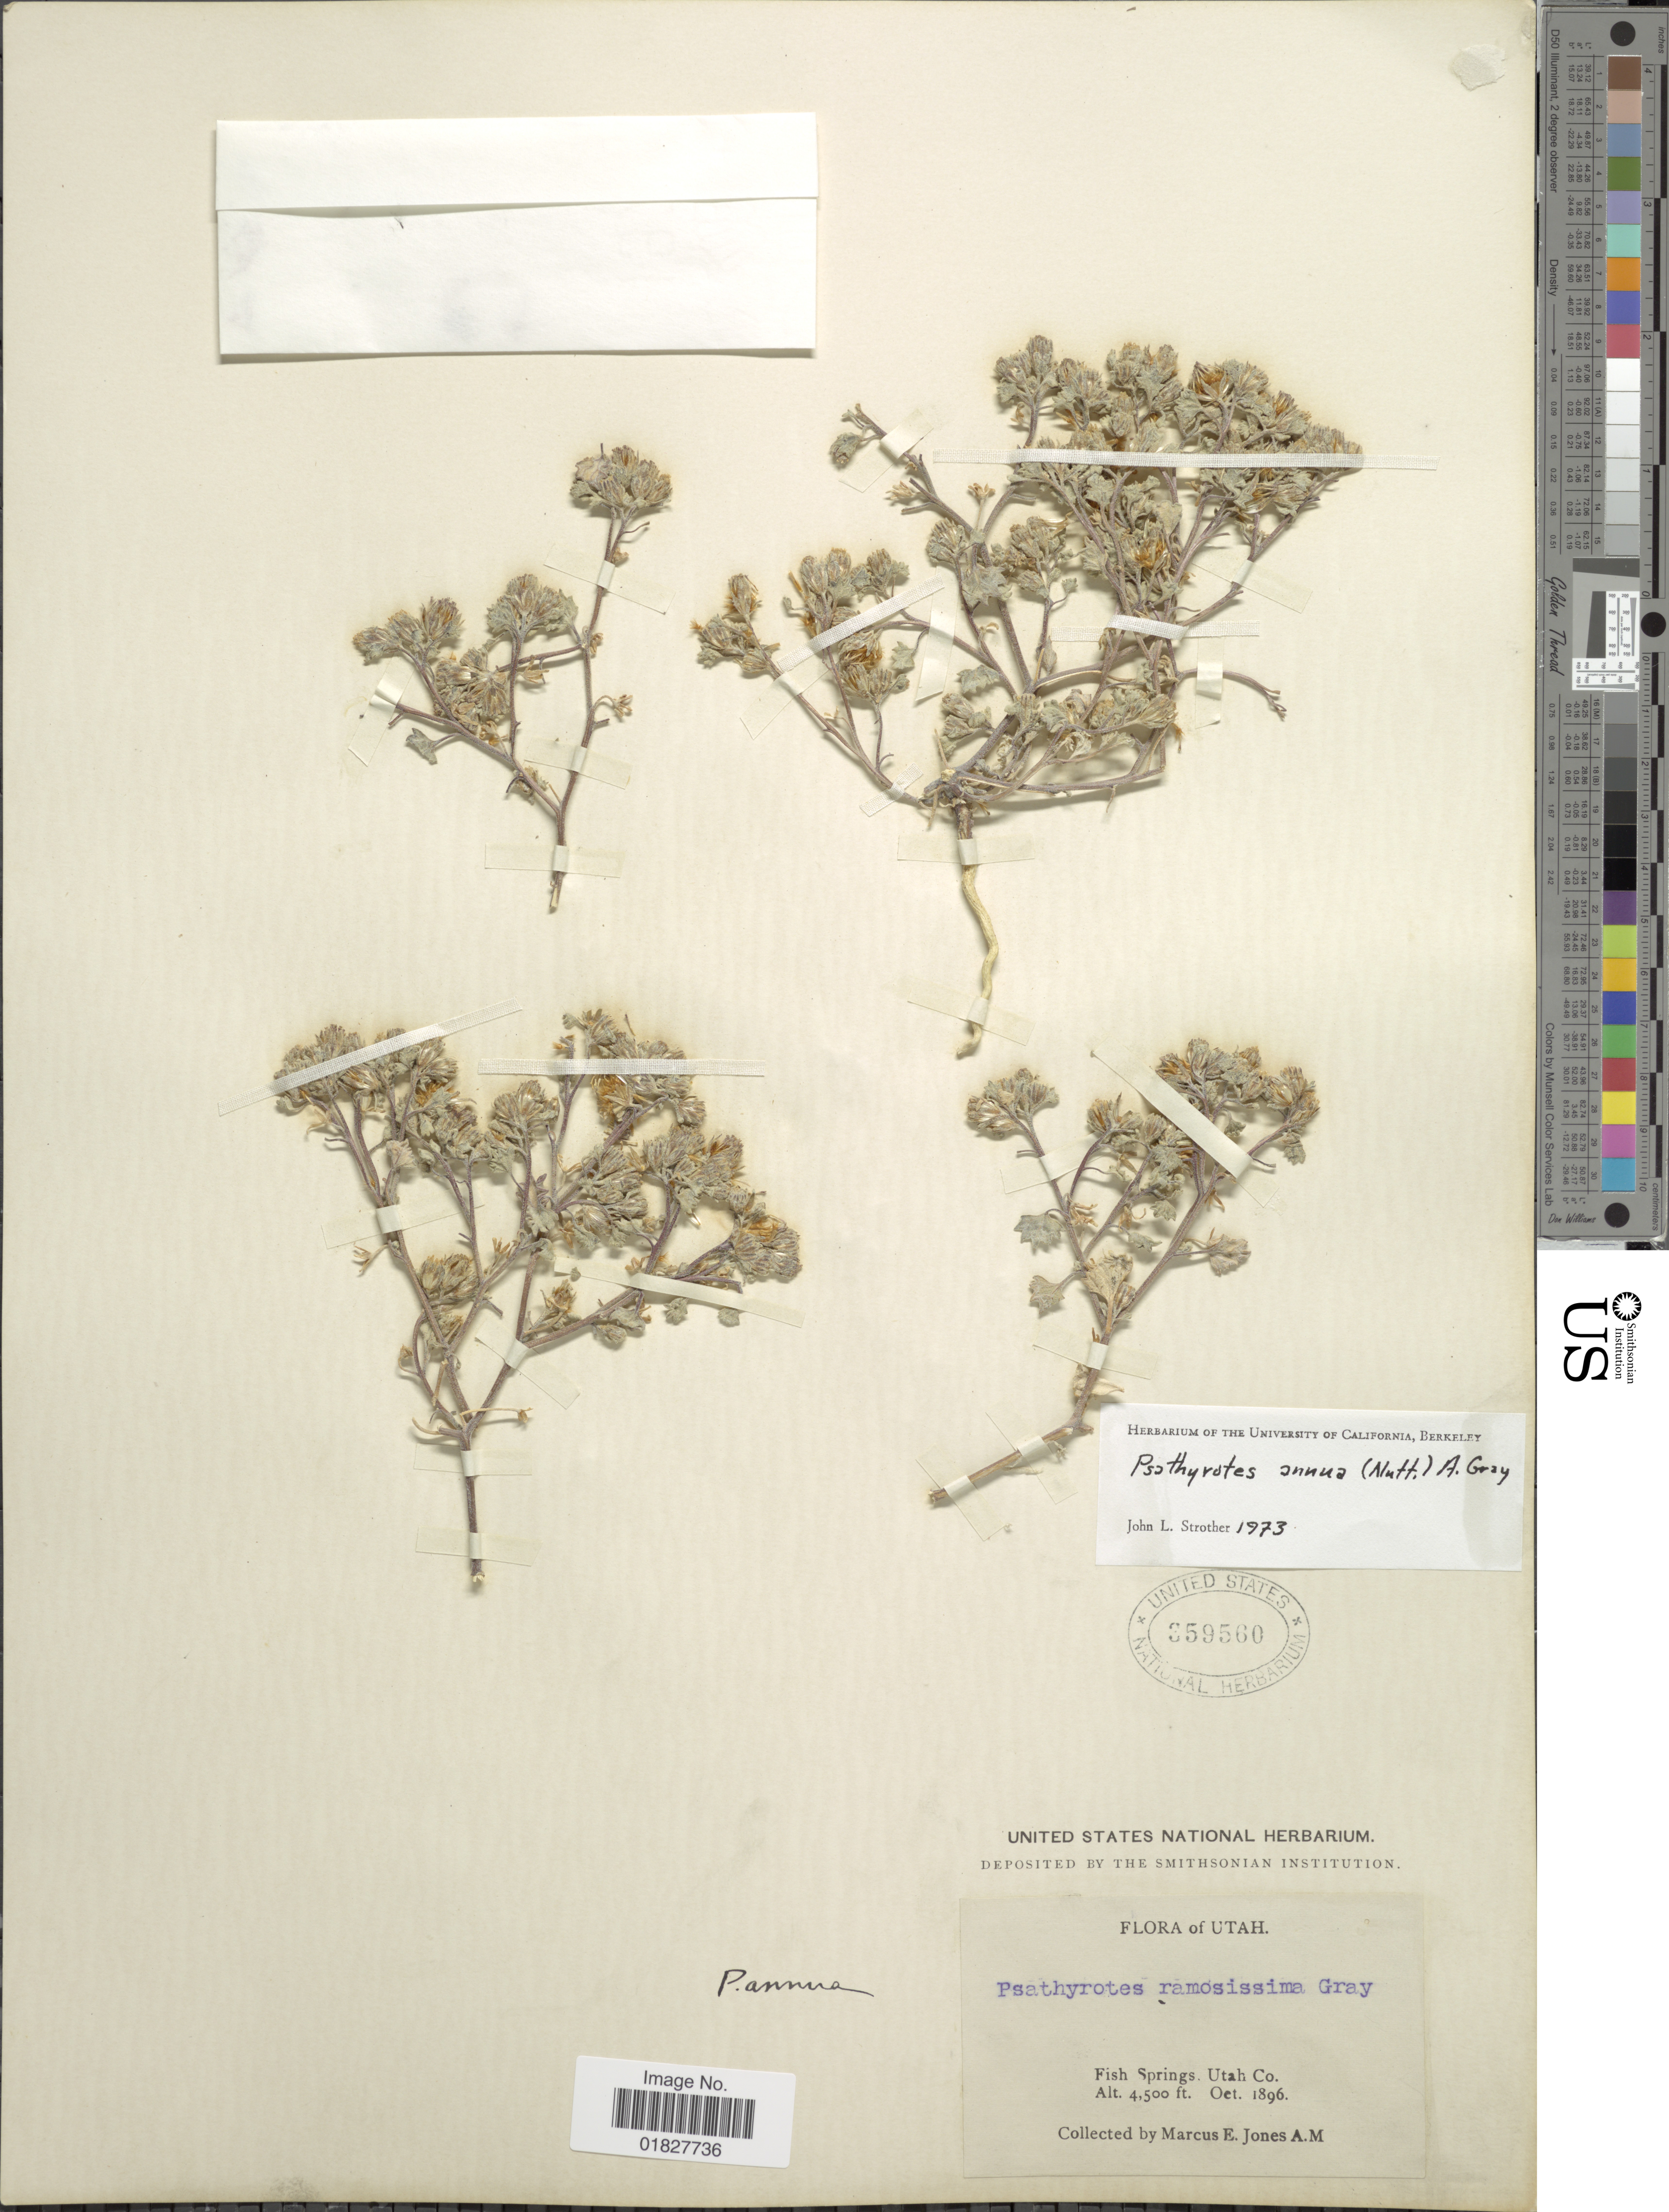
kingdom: Plantae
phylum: Tracheophyta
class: Magnoliopsida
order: Asterales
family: Asteraceae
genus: Psathyrotes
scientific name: Psathyrotes annua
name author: (Nutt.) A. Gray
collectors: M. E. Jones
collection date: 1896-10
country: United States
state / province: Utah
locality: Fish Springs, Utah Co.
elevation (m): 1372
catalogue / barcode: US 359560